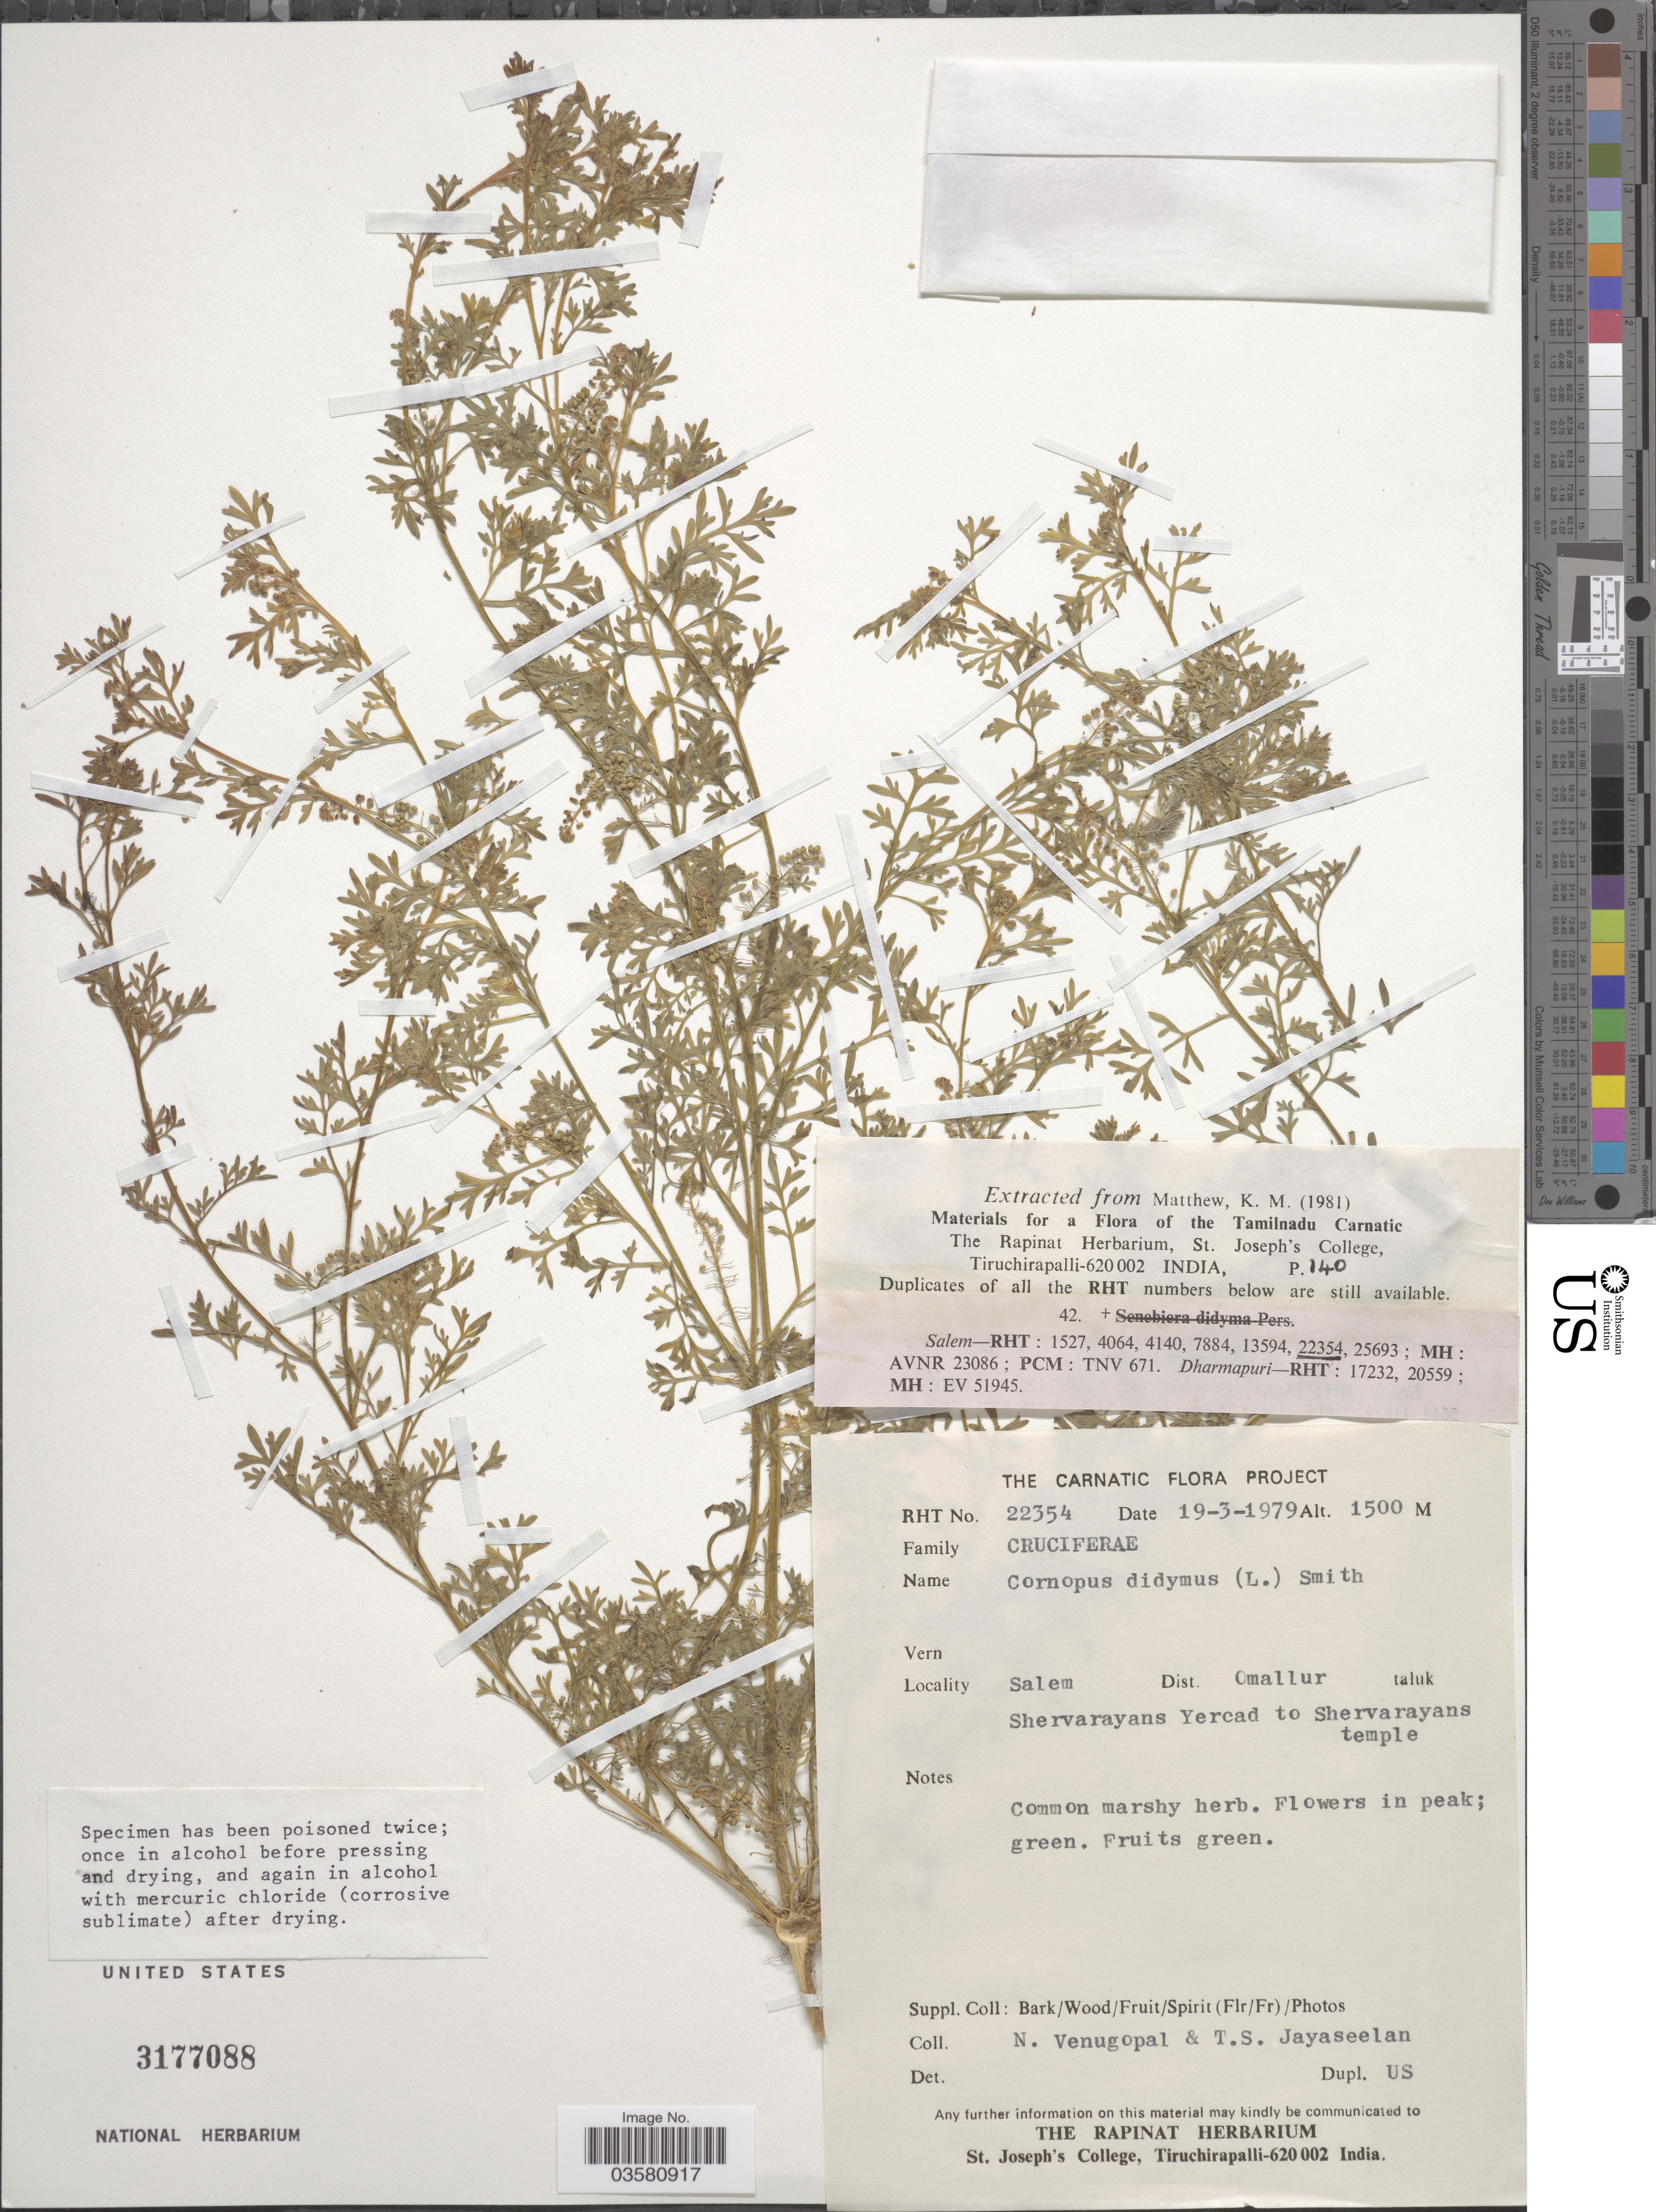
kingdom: Plantae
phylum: Tracheophyta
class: Magnoliopsida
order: Brassicales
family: Brassicaceae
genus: Lepidium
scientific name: Lepidium didymum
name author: L.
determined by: Strong, M. T., (US), Smithsonian Institution - National Museum of Natural History (UNITED STATES)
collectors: N. Venugopal & T. S. Jayaseelan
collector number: RHT22354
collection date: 1979-03-19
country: India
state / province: Tamil Nadu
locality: The Tamilnadu Carnatic. Salem Dist. Omallur taluk Shervarayans Yercad to Shervarayans temple.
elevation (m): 1500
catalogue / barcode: US 3177088